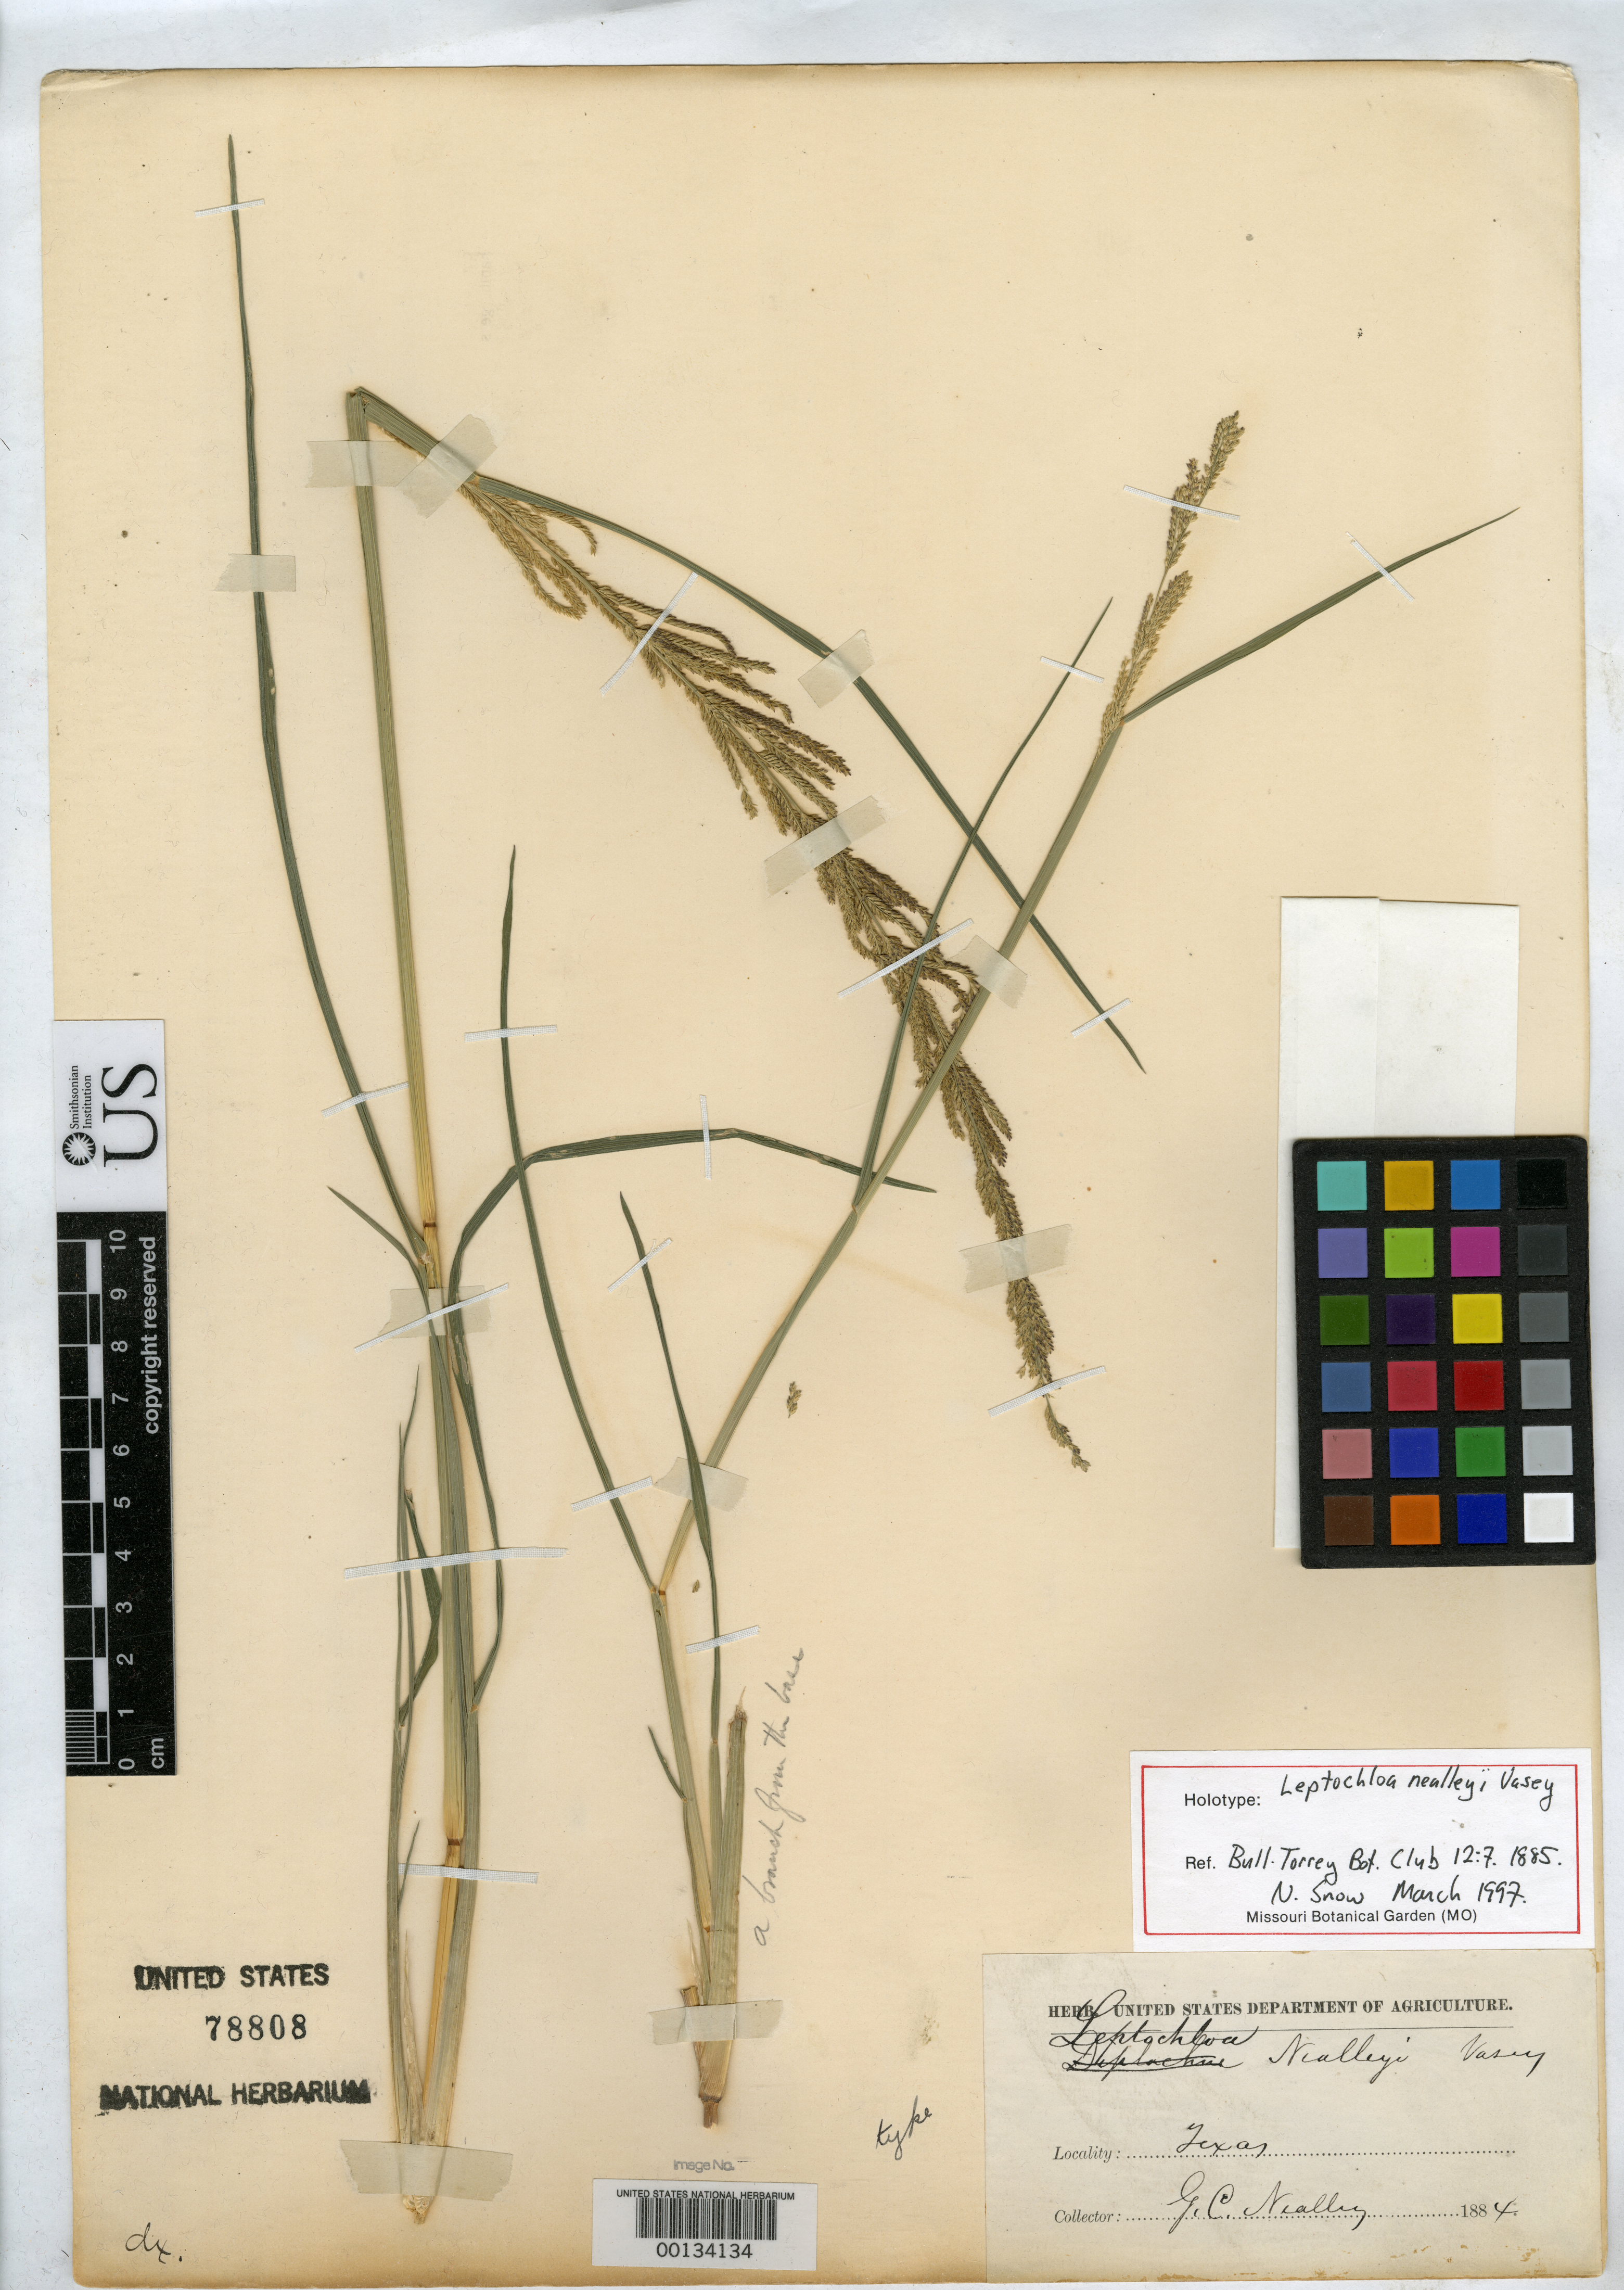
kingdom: Plantae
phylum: Tracheophyta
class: Liliopsida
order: Poales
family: Poaceae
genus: Leptochloa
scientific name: Leptochloa nealleyi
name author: Vasey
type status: Holotype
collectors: G. C. Nealley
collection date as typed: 1884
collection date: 1884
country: United States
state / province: Texas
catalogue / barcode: US 78808